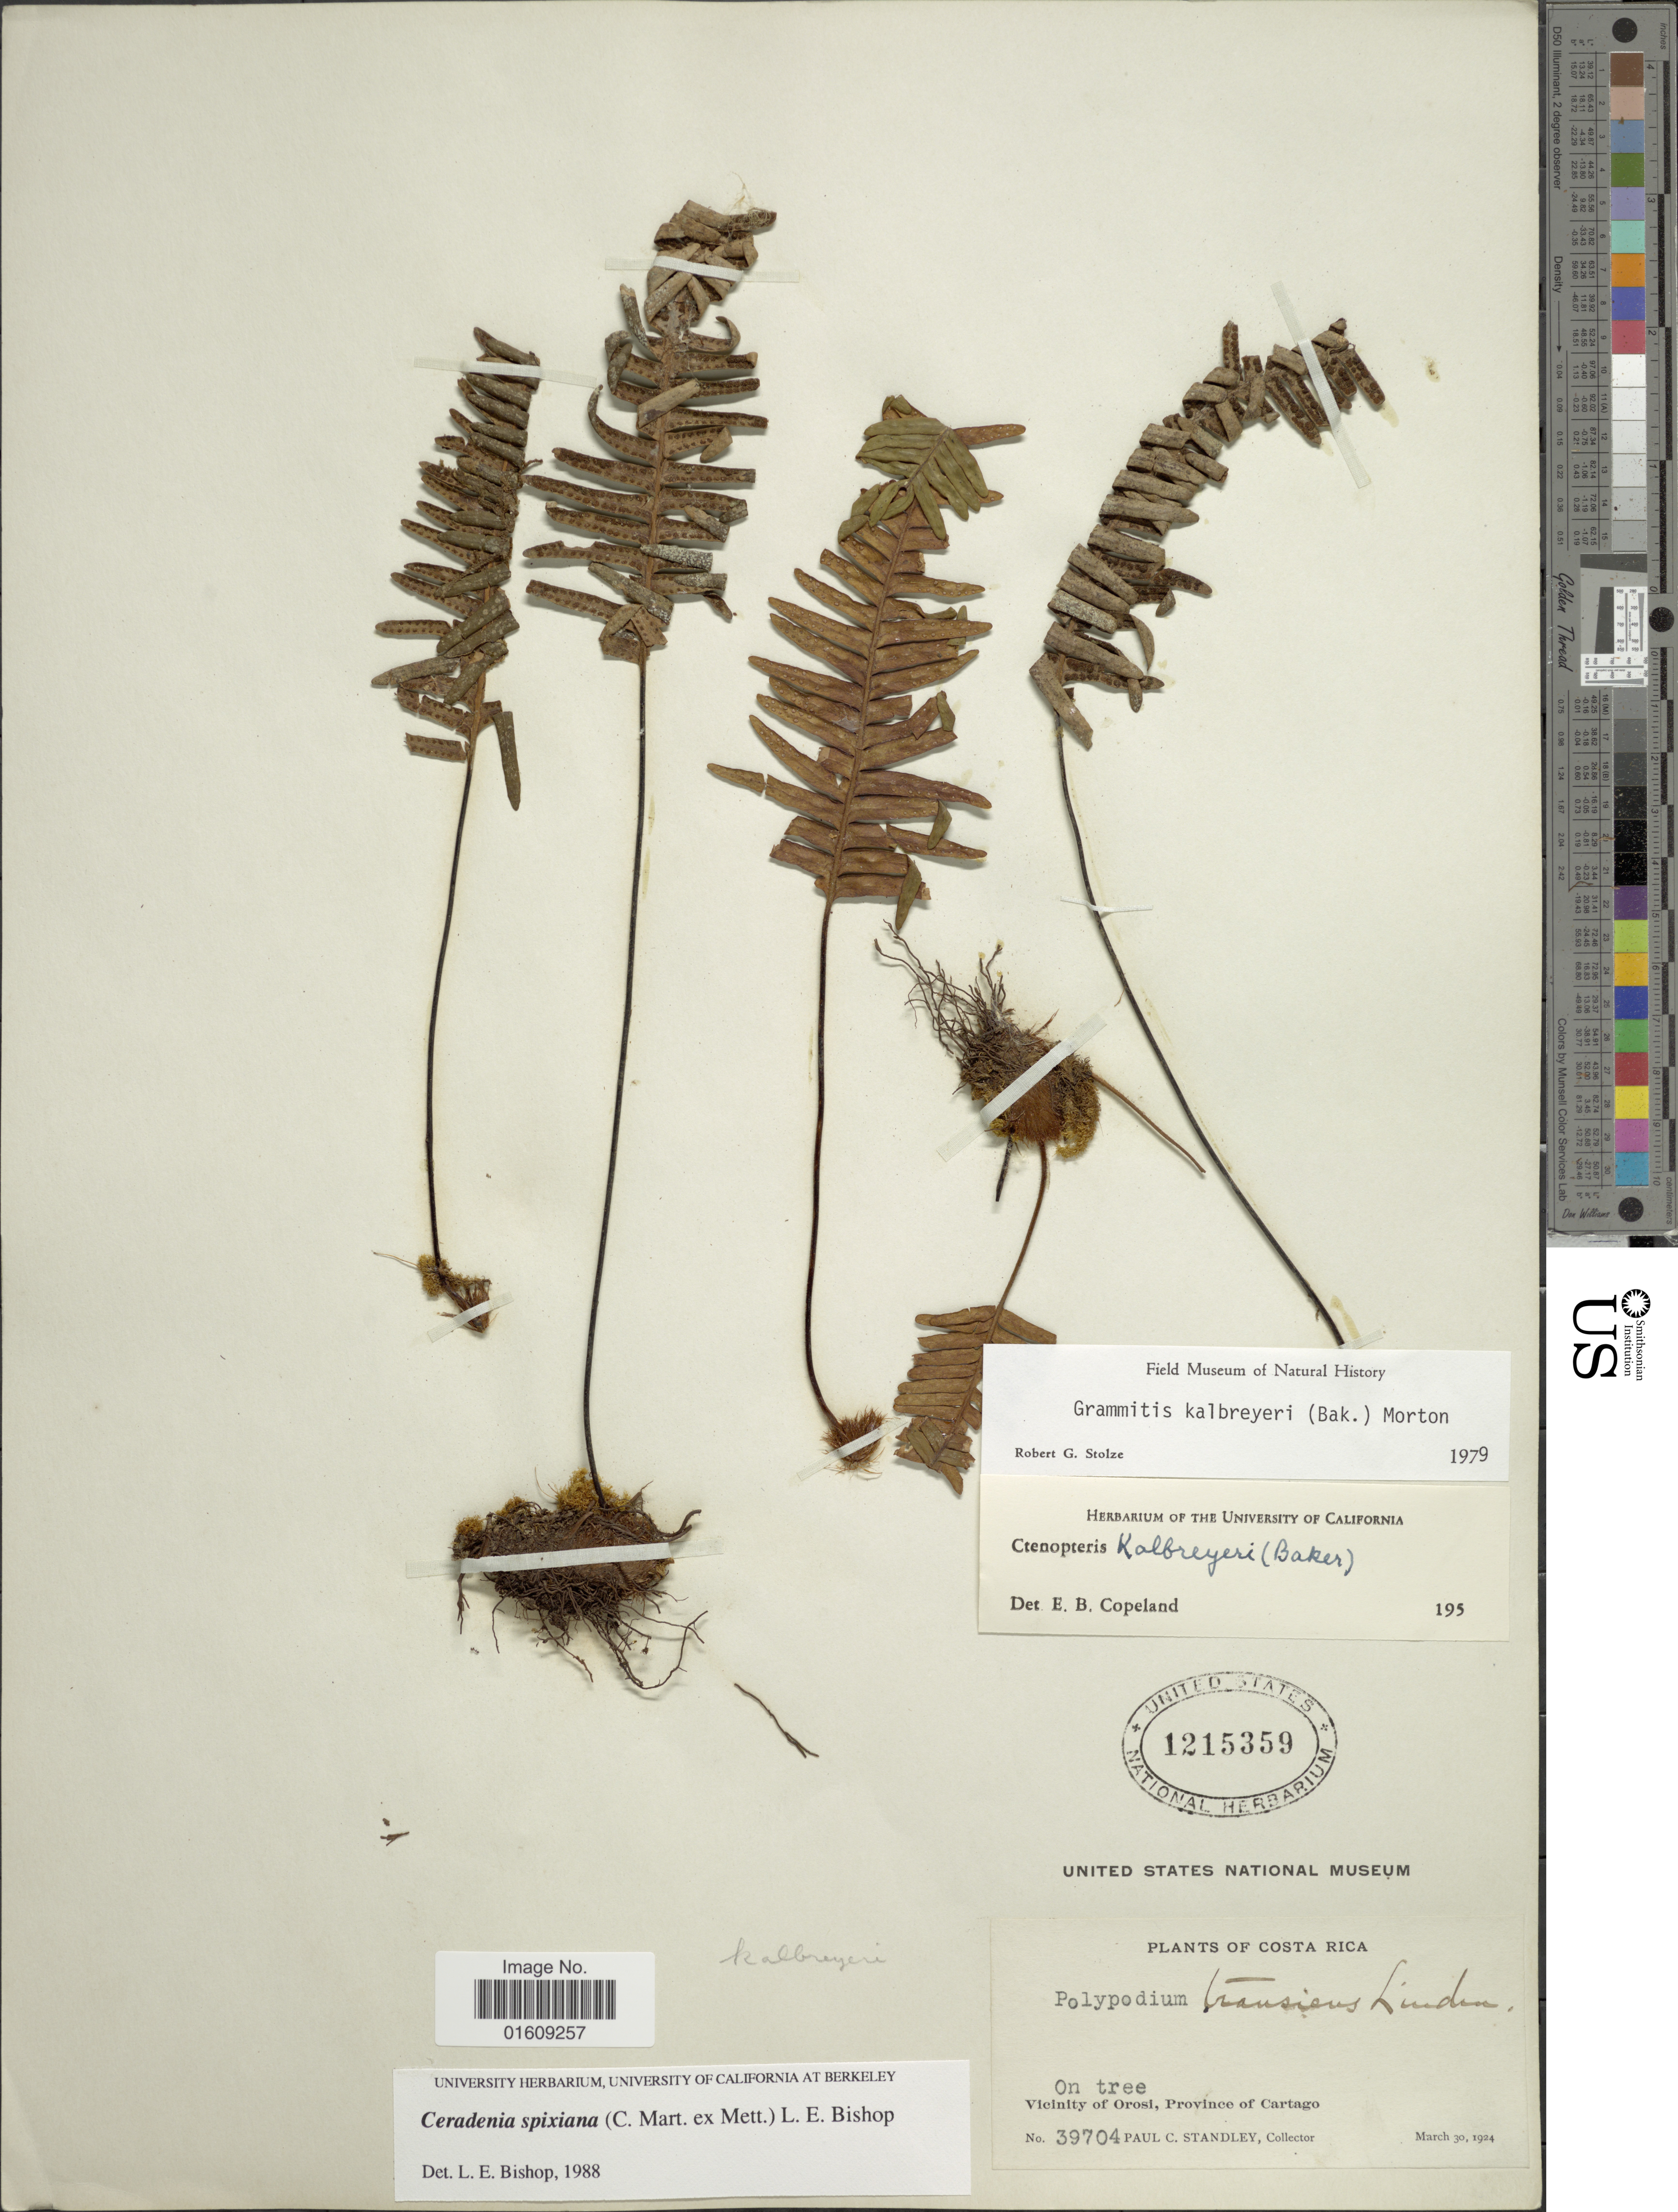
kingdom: Plantae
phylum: Tracheophyta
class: Polypodiopsida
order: Polypodiales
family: Polypodiaceae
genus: Ceradenia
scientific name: Ceradenia spixiana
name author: (Mart. ex Mett.) L.E. Bishop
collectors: P. C. Standley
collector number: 39704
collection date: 1924-03-30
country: Costa Rica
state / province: Cartago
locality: Costa Rica, Vicinity of Orosi, Province of Cartago.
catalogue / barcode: US 1215359